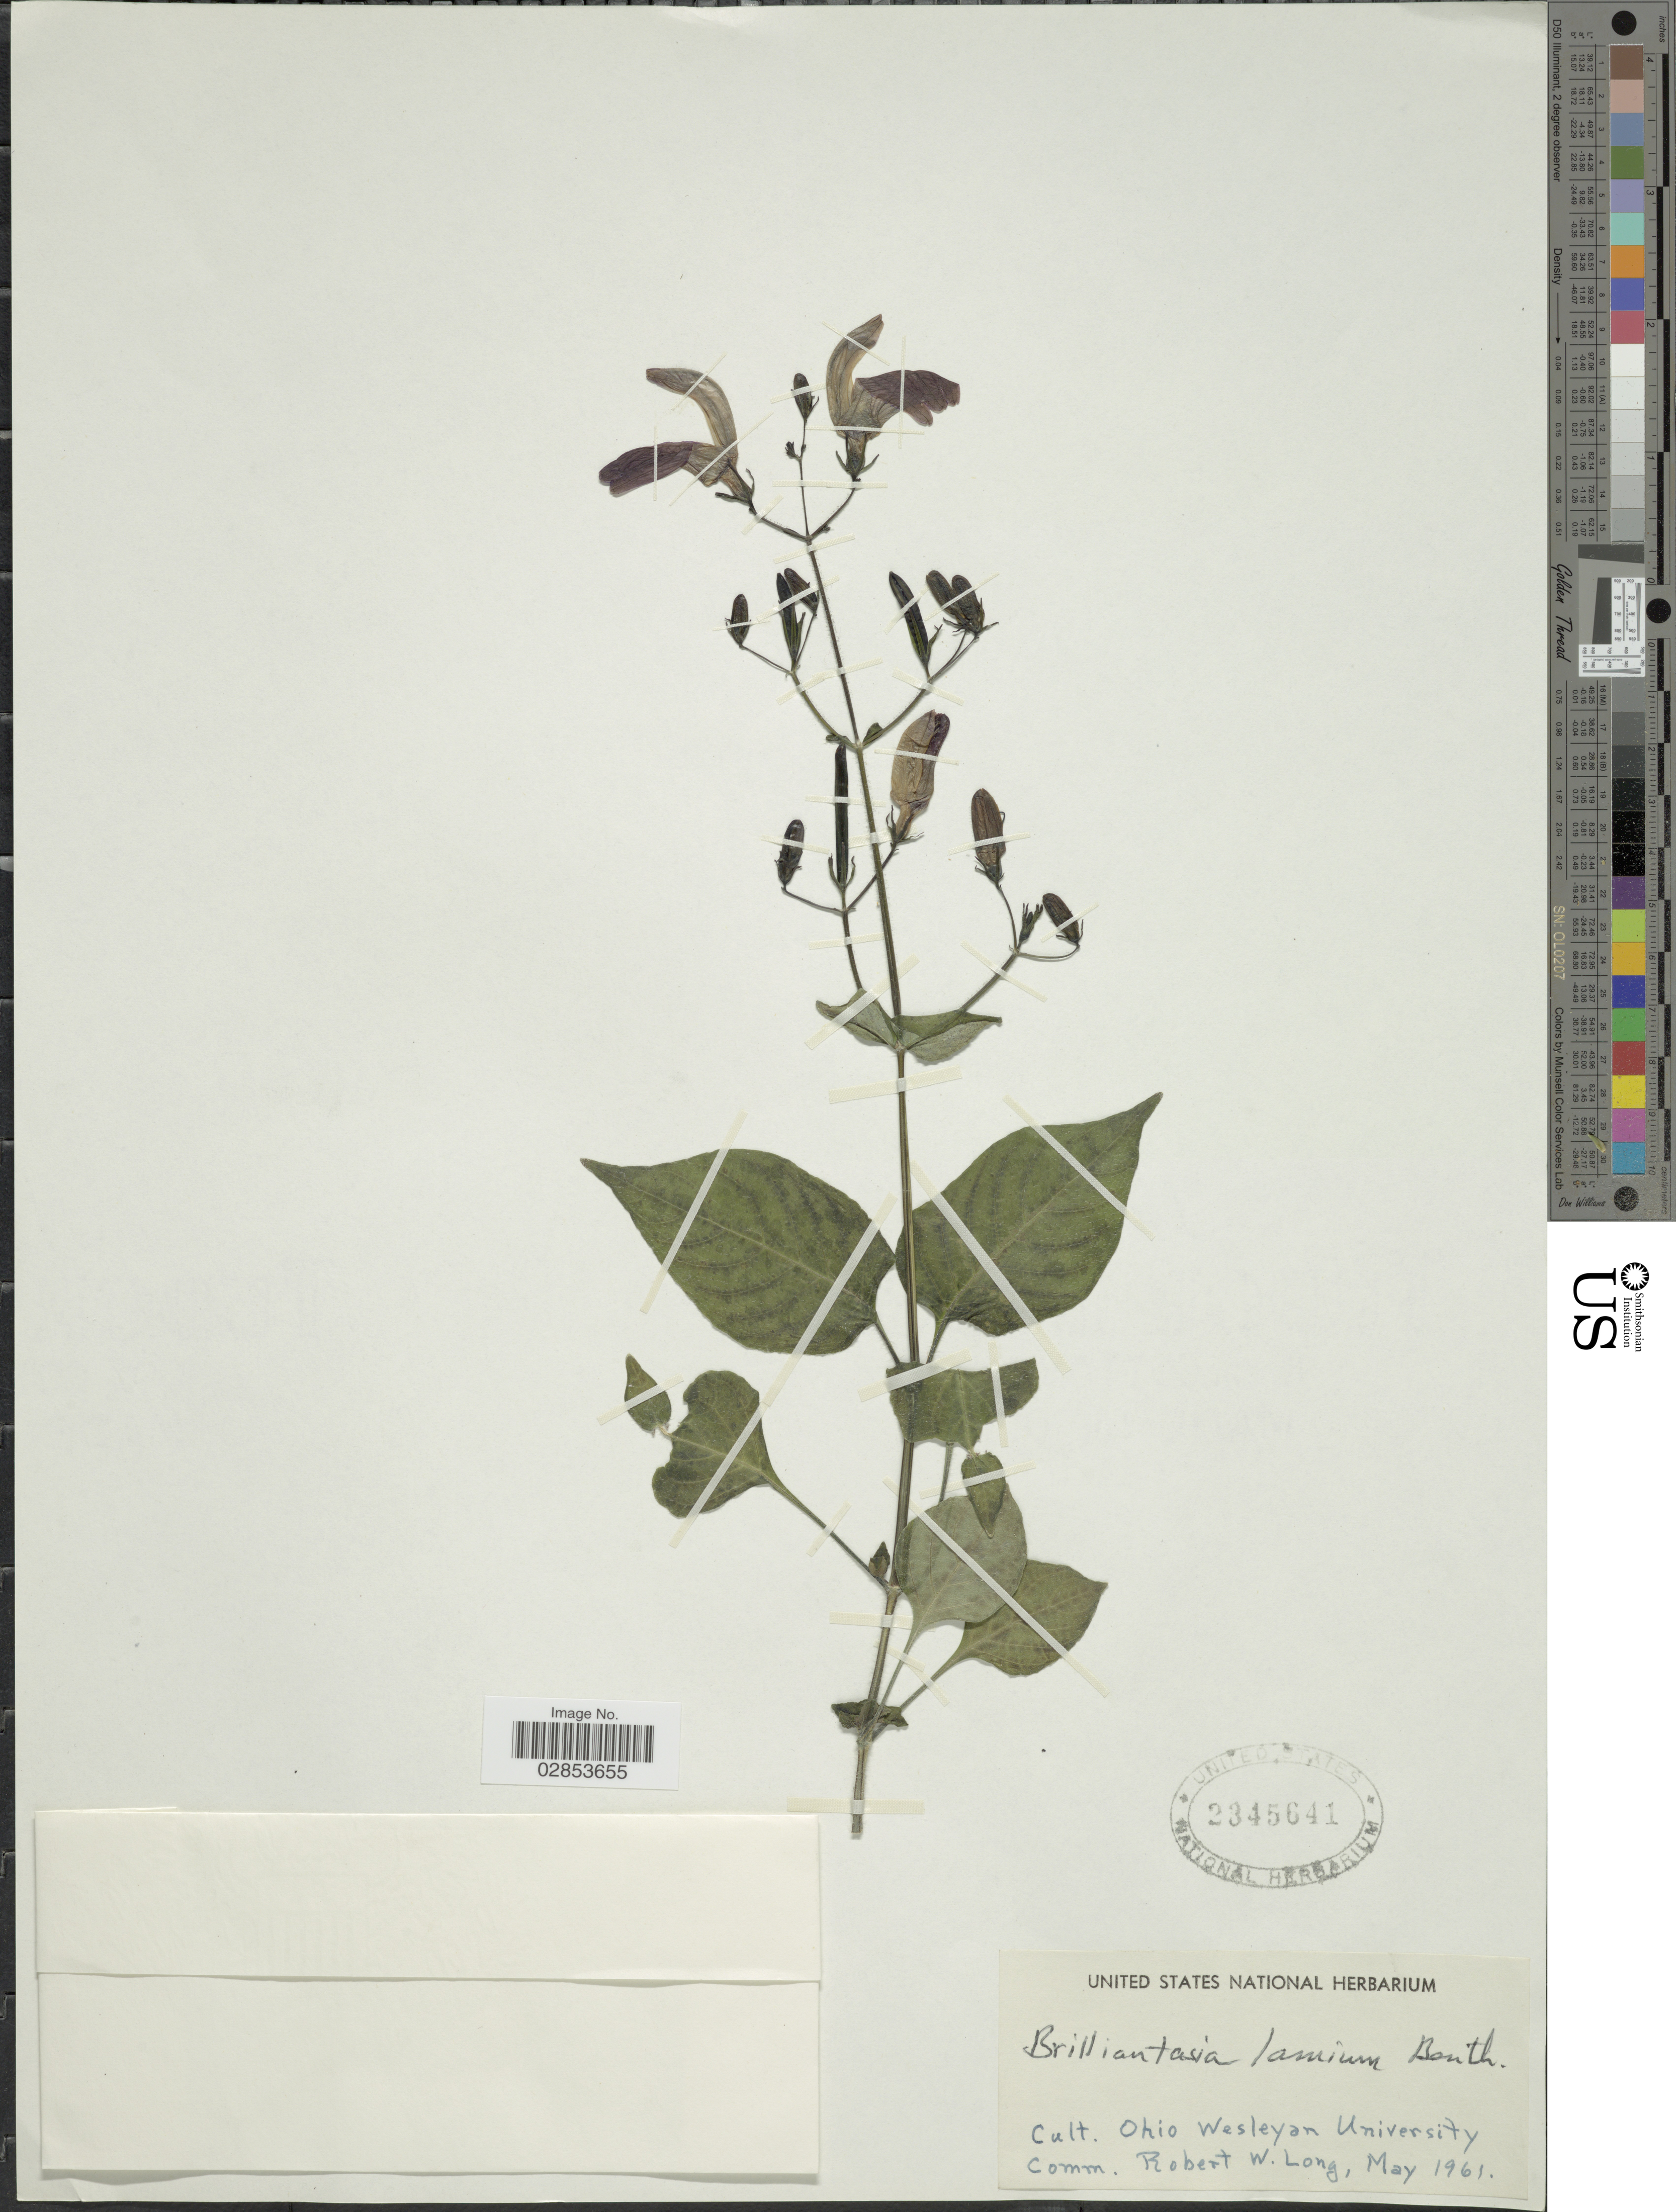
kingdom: Plantae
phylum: Tracheophyta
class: Magnoliopsida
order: Lamiales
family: Acanthaceae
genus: Brillantaisia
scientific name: Brillantaisia lamium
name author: (Nees) Benth.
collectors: ex herb. United States National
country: United States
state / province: Ohio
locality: Ohio Wesleyan University.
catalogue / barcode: US 2345641